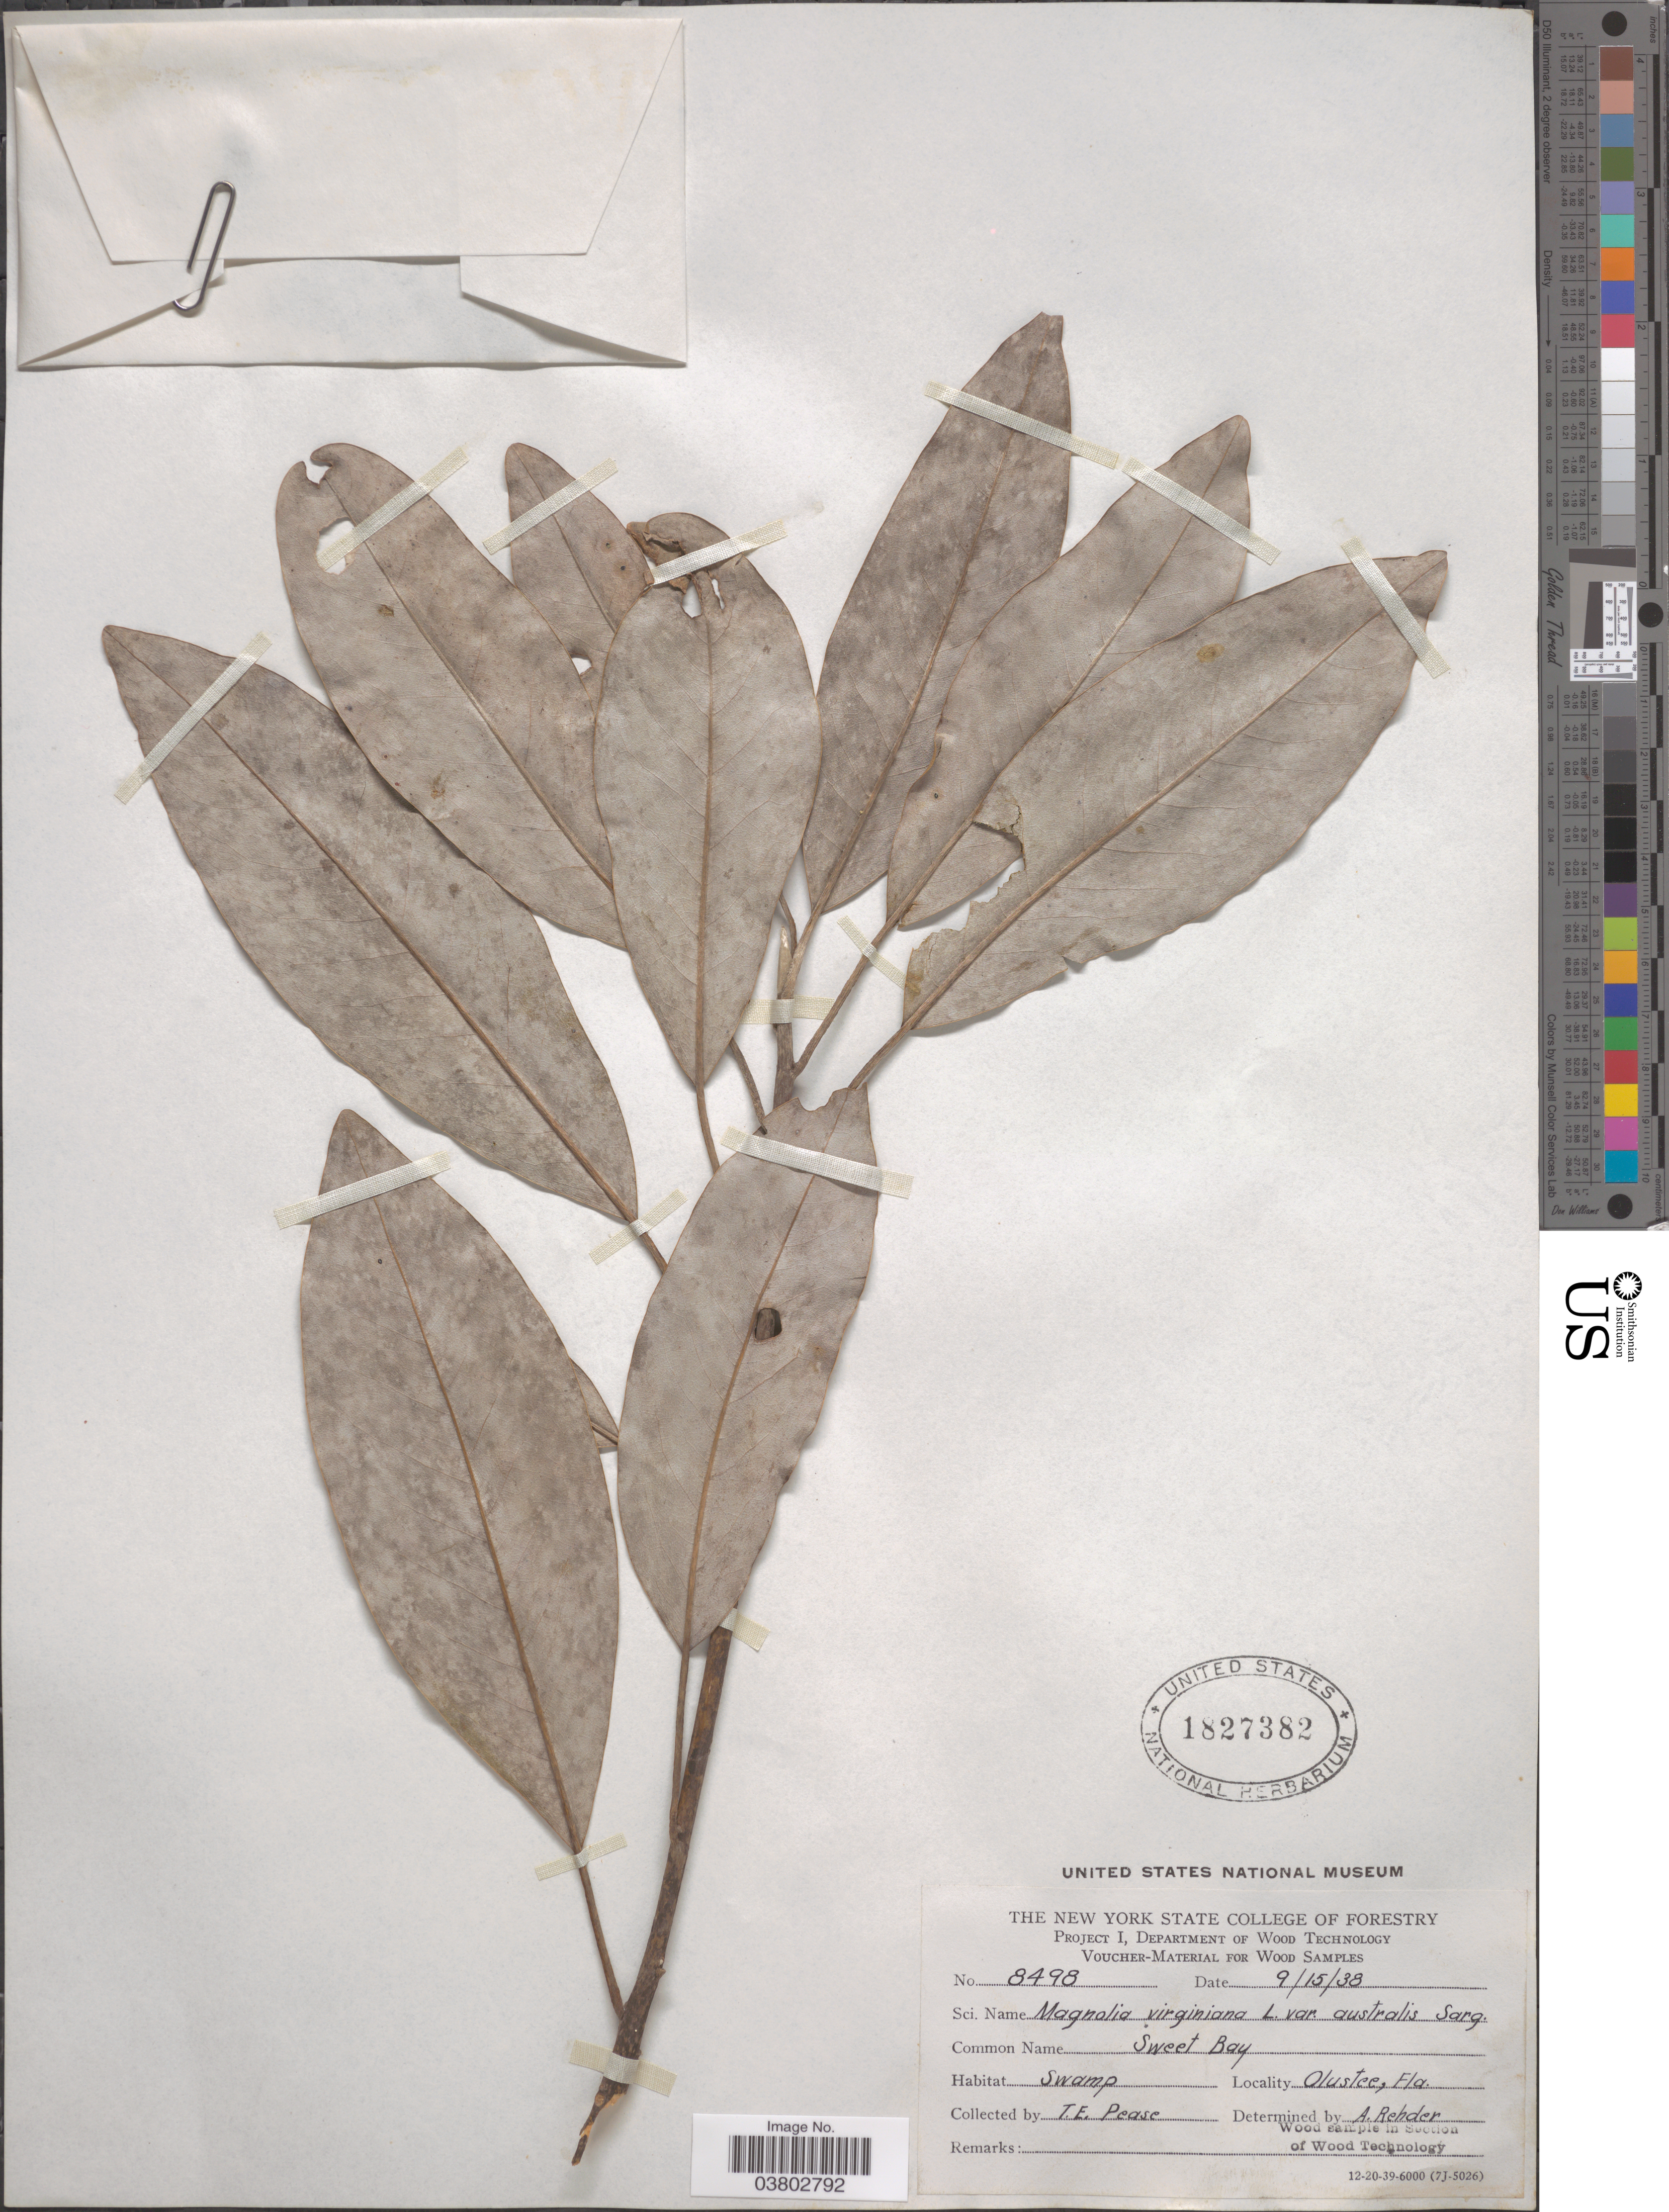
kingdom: Plantae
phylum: Tracheophyta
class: Magnoliopsida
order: Magnoliales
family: Magnoliaceae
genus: Magnolia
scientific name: Magnolia virginiana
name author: L.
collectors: T. Pease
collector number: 8498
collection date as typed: Transcribed d/m/y: 15/9/38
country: United States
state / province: Florida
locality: Olustee.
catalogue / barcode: US 1827382